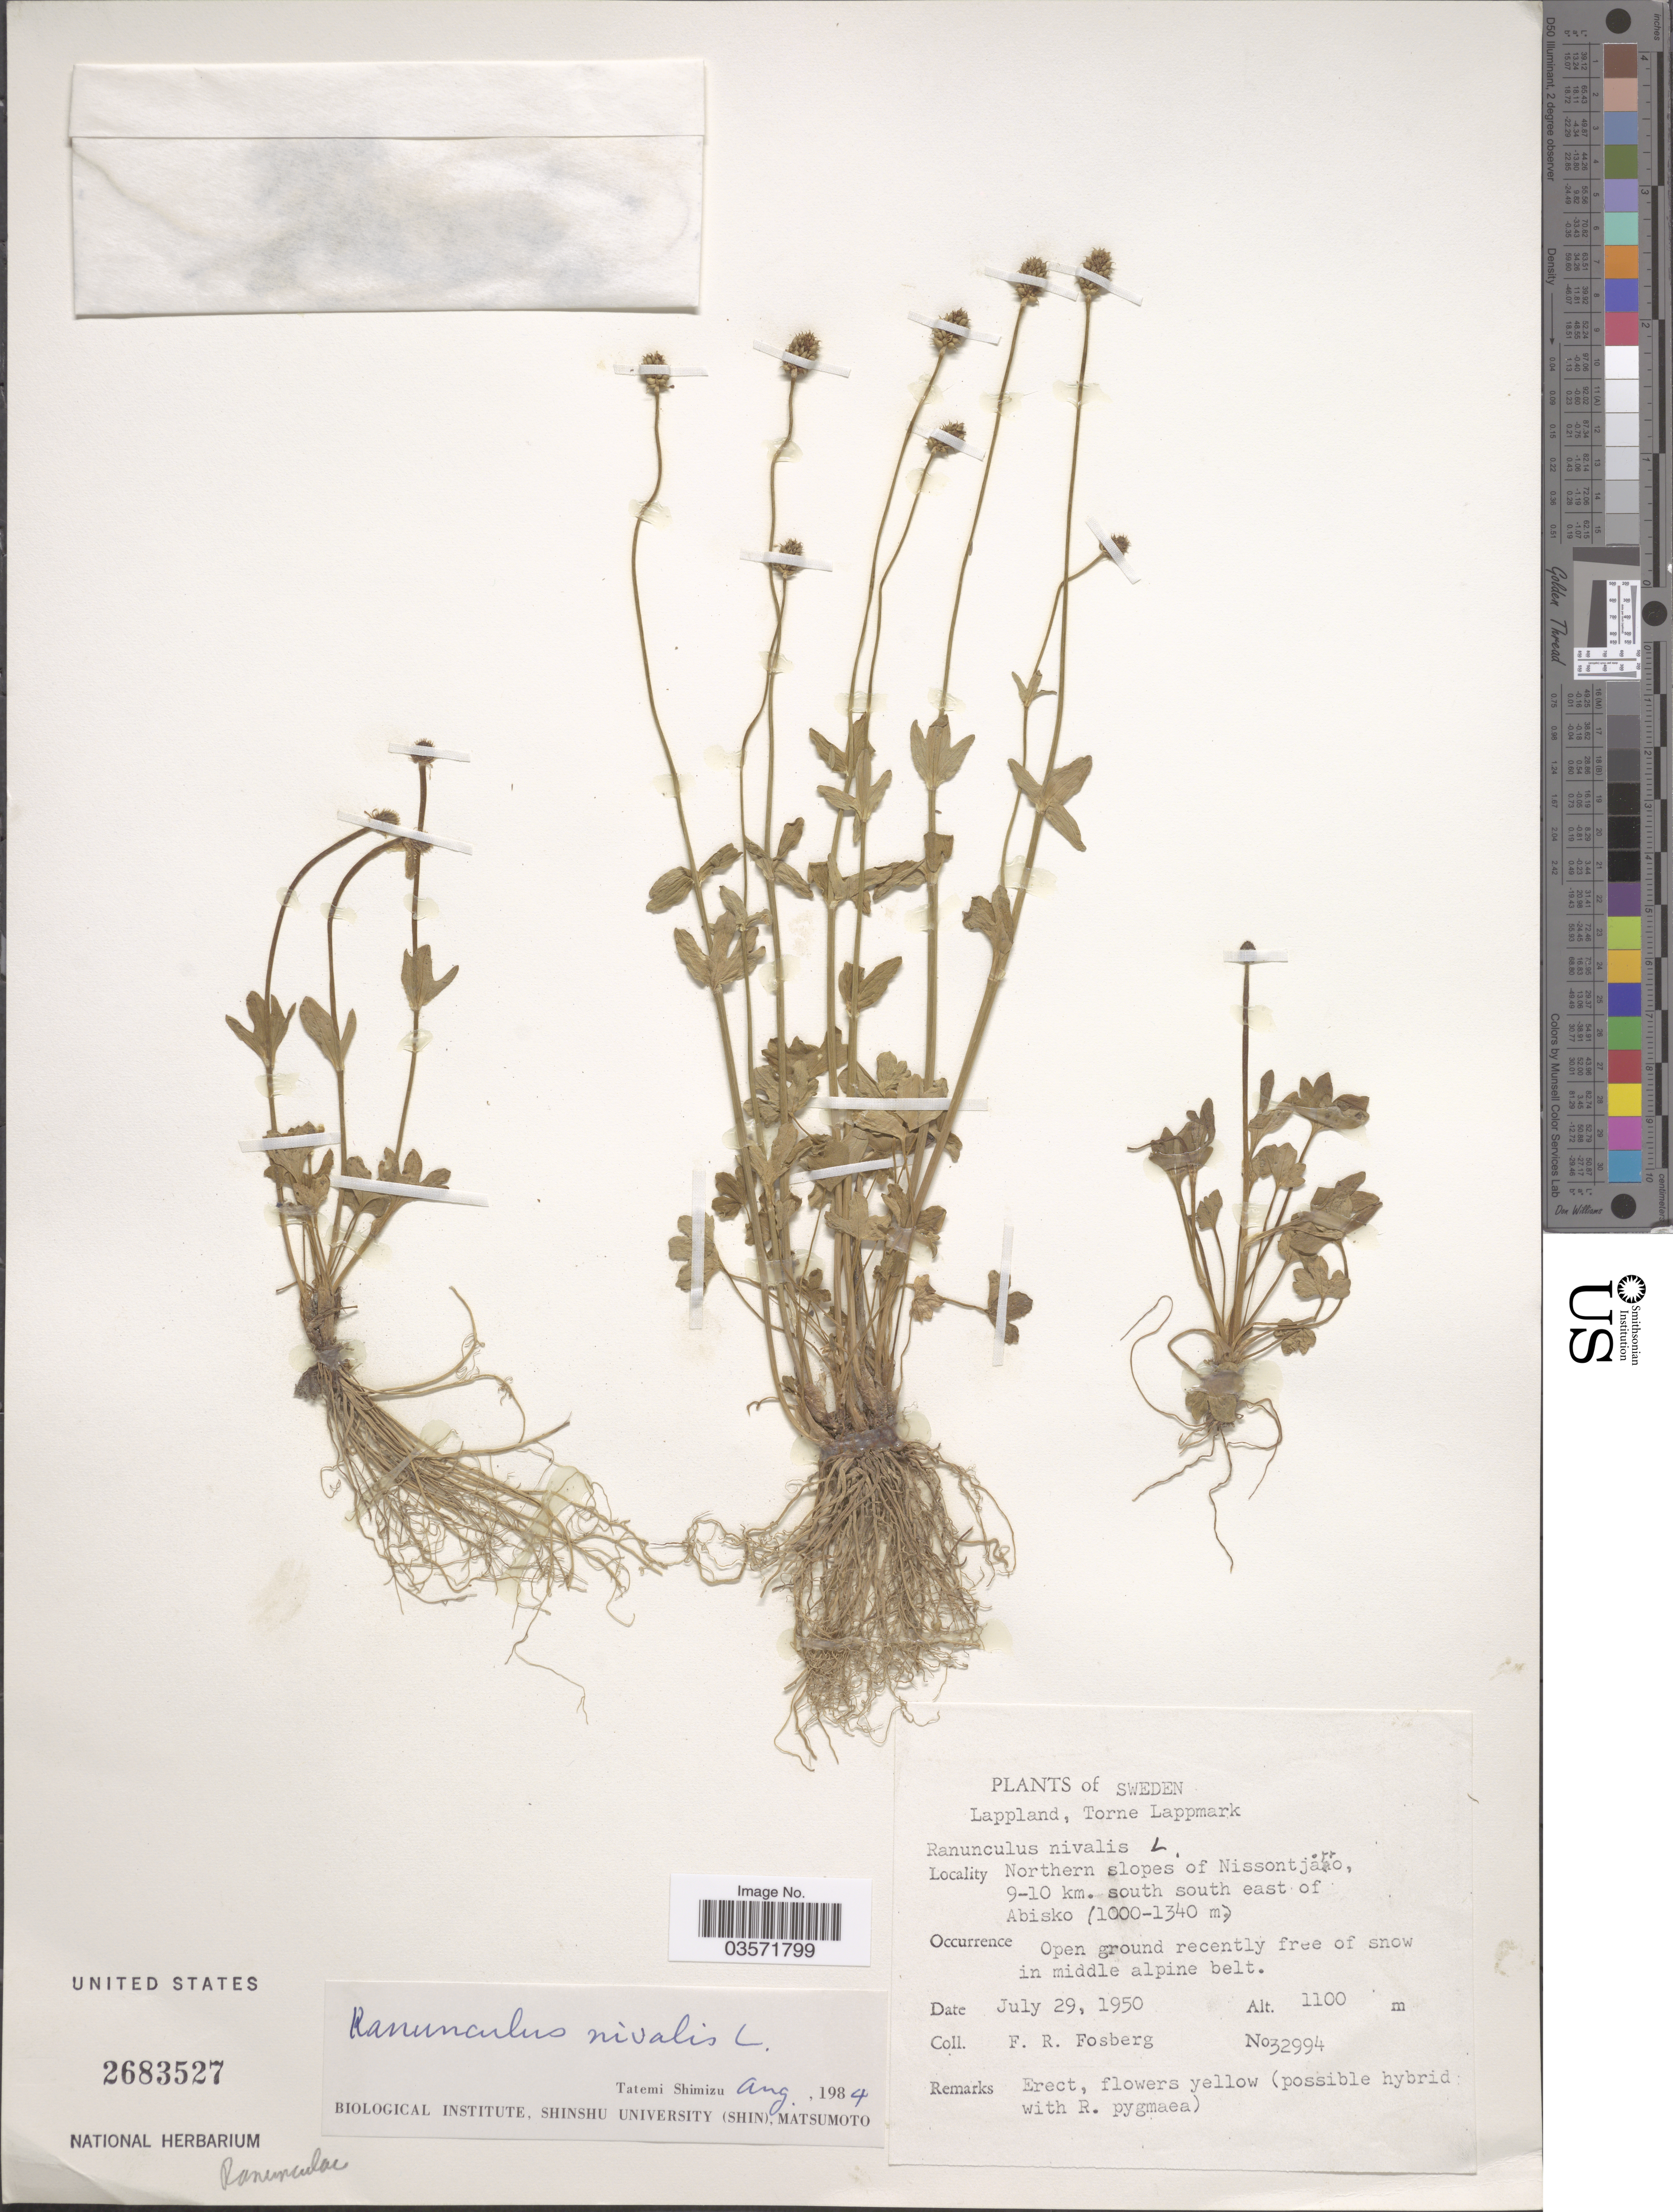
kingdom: Plantae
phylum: Tracheophyta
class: Magnoliopsida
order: Ranunculales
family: Ranunculaceae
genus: Ranunculus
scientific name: Ranunculus nivalis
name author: L.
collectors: F. R. Fosberg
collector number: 32994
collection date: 1950-07-29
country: Sweden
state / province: Norrbotten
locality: Lappland, Torne Lappmark. Northern slopes of Nissontjårro, 9-10 km. south south east of Abisko.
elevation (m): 1100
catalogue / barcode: US 2683527